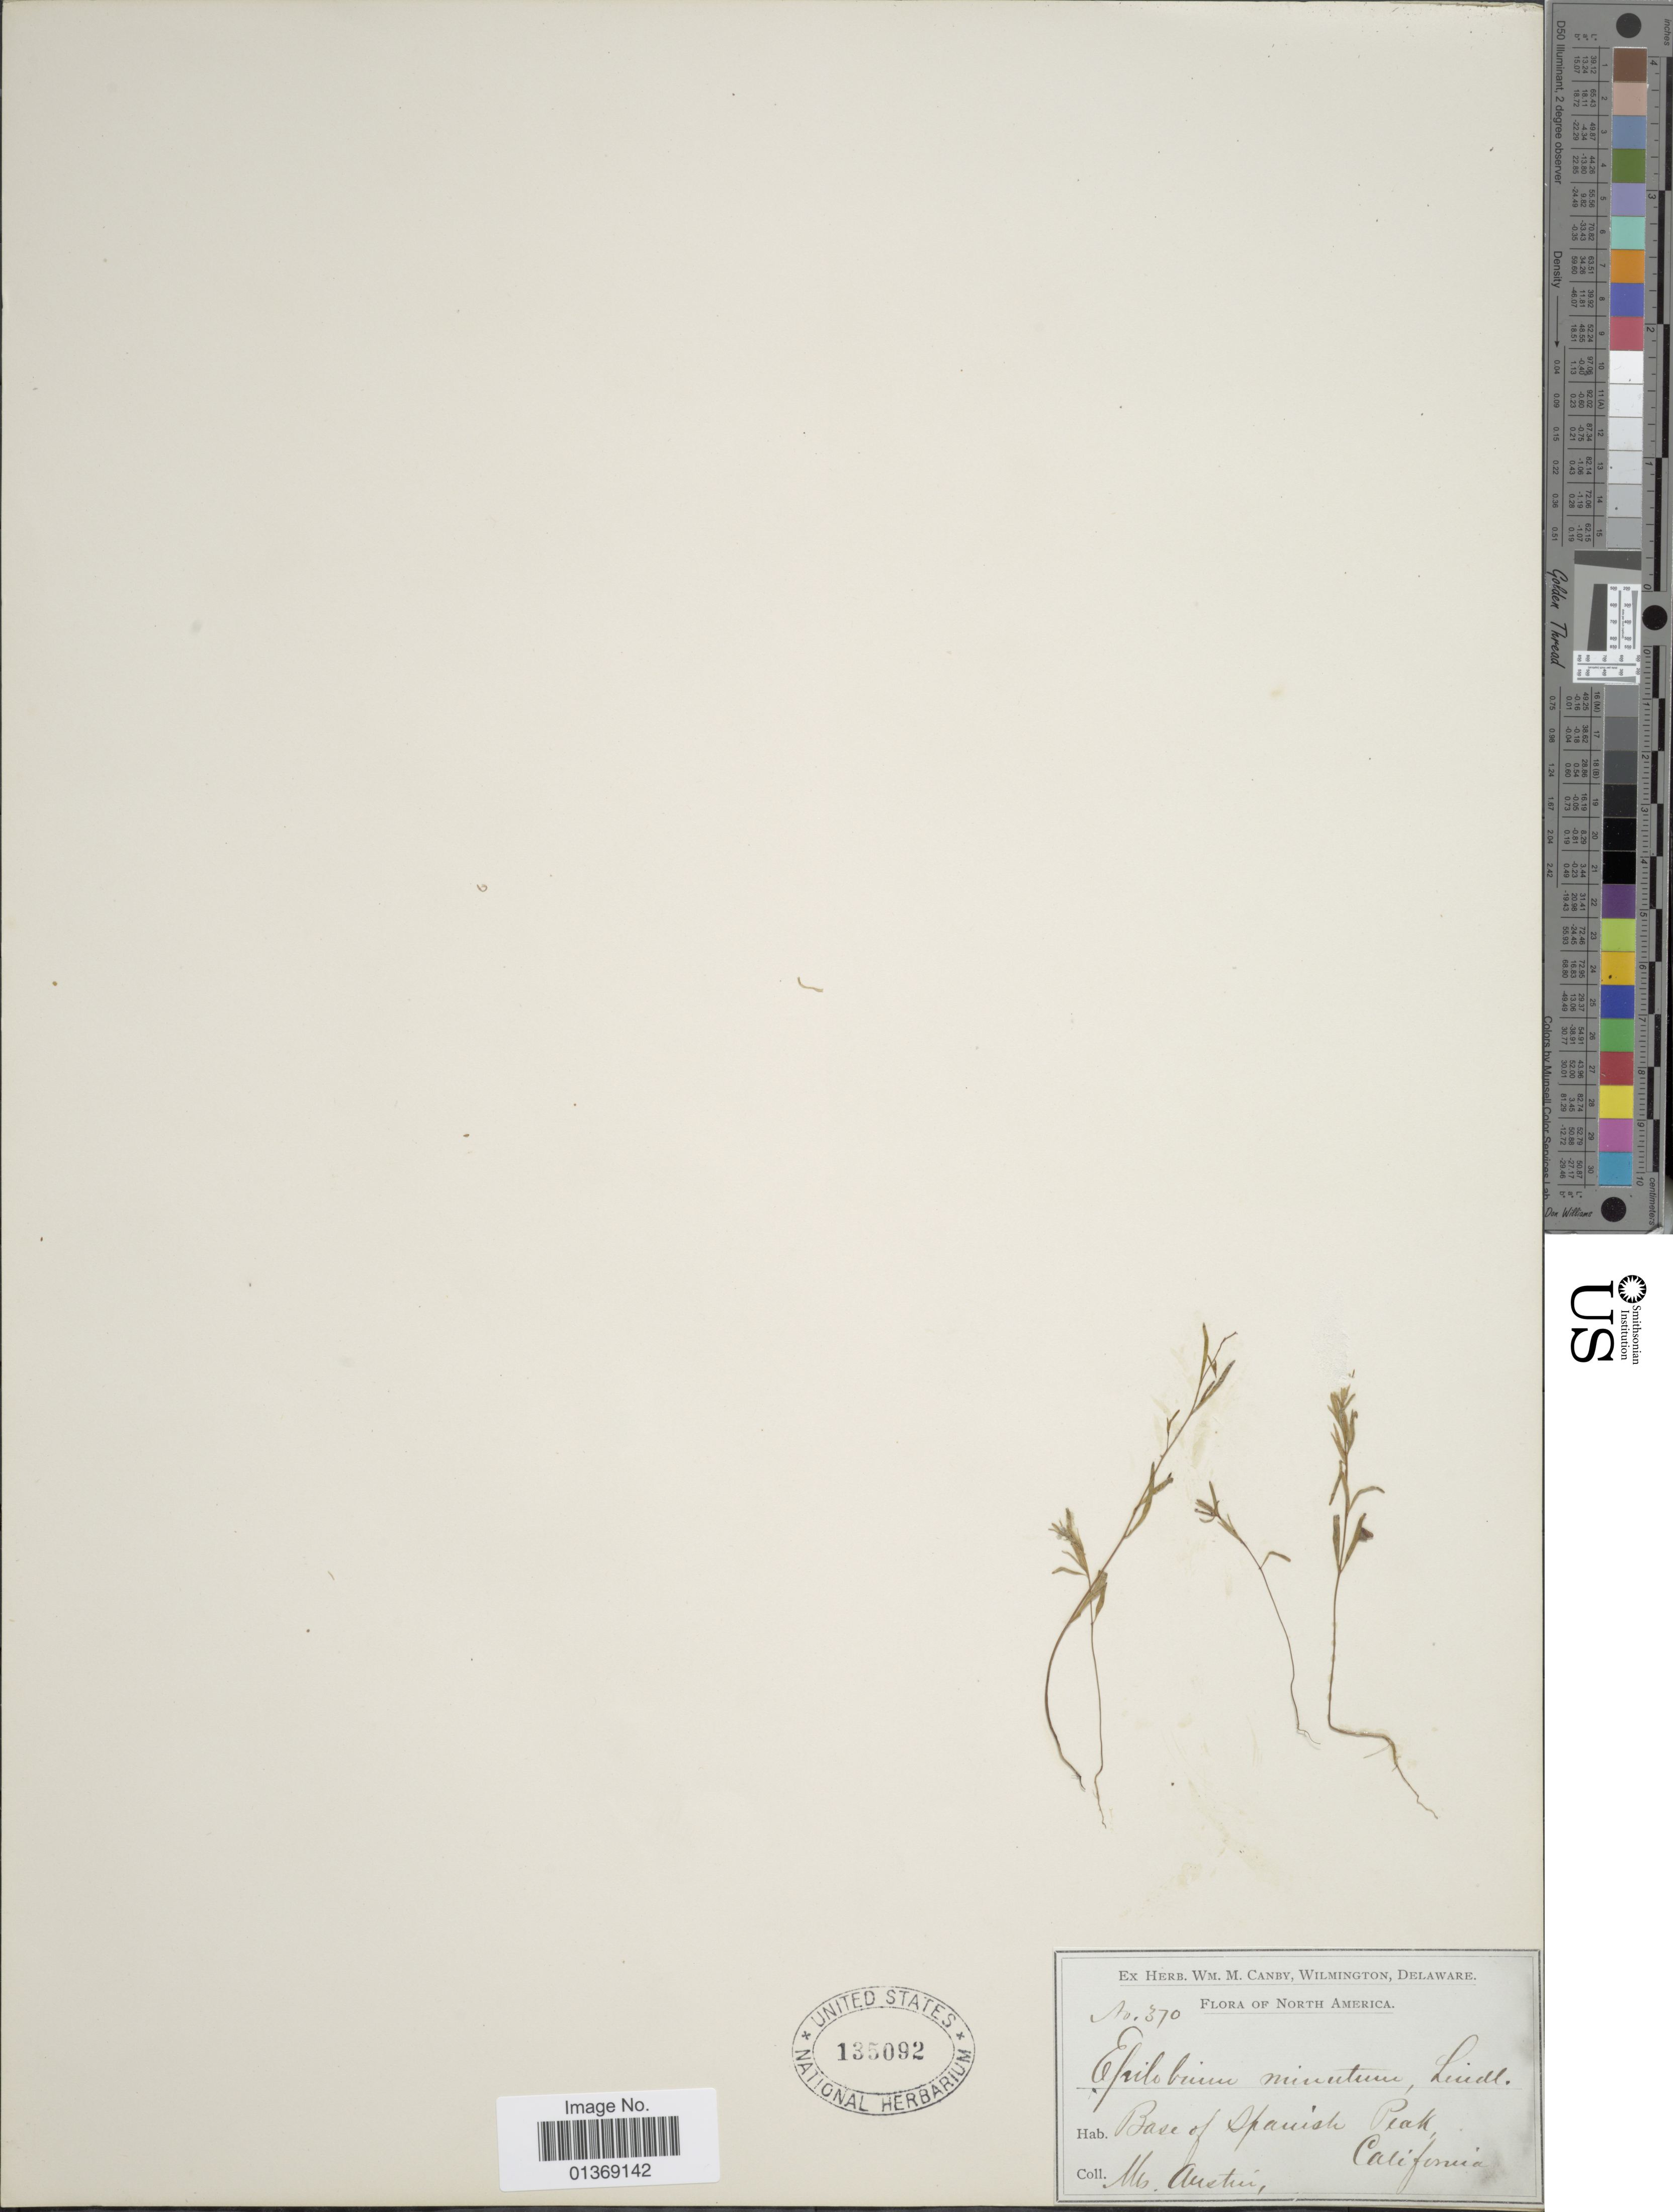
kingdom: Plantae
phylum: Tracheophyta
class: Magnoliopsida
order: Myrtales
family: Onagraceae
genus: Gayophytum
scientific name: Gayophytum racemosum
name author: Torr. & A. Gray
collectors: -. Austin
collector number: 370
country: United States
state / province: California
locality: Base of Spanish Peak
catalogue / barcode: US 135092